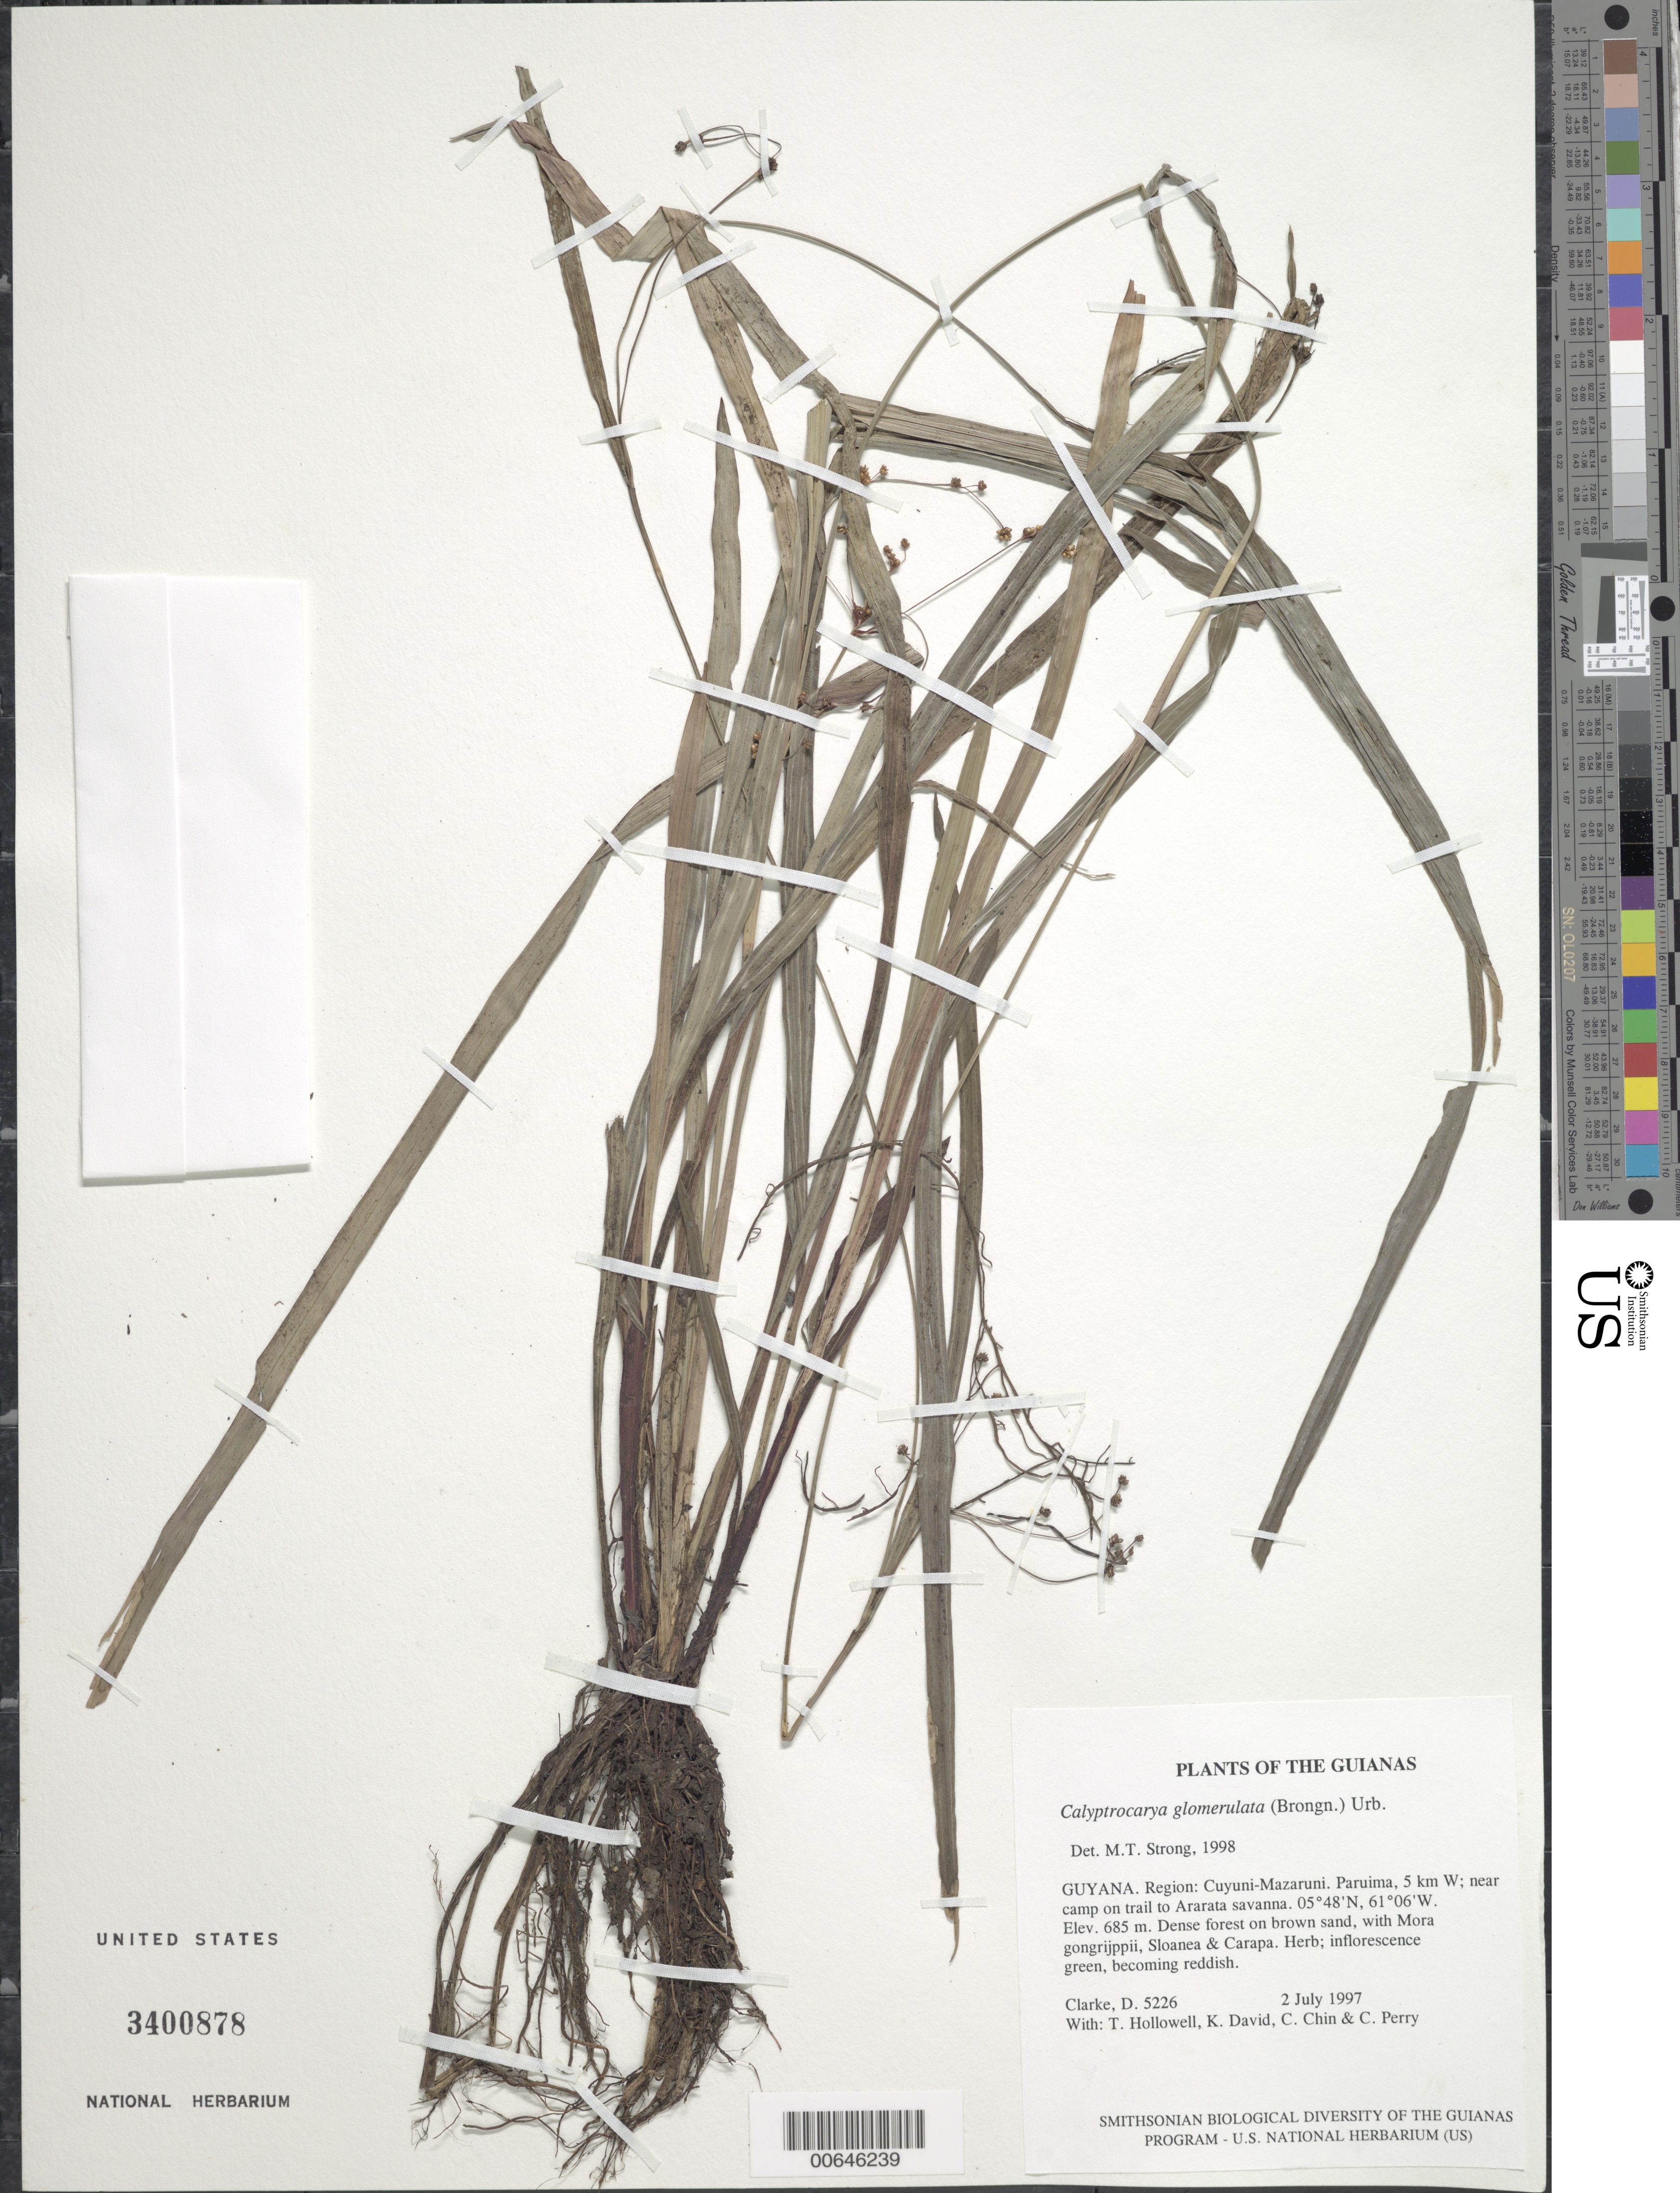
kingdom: Plantae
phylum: Tracheophyta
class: Liliopsida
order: Poales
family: Cyperaceae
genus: Calyptrocarya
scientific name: Calyptrocarya glomerulata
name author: (Brongn.) Urb.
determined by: Strong, M. T., (US), Smithsonian Institution - National Museum of Natural History (UNITED STATES)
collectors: H. D. Clarke, T. Hollowell, K. David, C. Chin & C. Perry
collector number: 5226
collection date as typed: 2 July 1997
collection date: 1997-07-02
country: Guyana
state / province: Cuyuni-Mazaruni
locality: Paruima, 5 km W; near camp on trail to Ararata savanna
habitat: Dense forest on brown sand, with Mora gongrijppii, Sloanea & Carapa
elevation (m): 685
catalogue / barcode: US 3400878